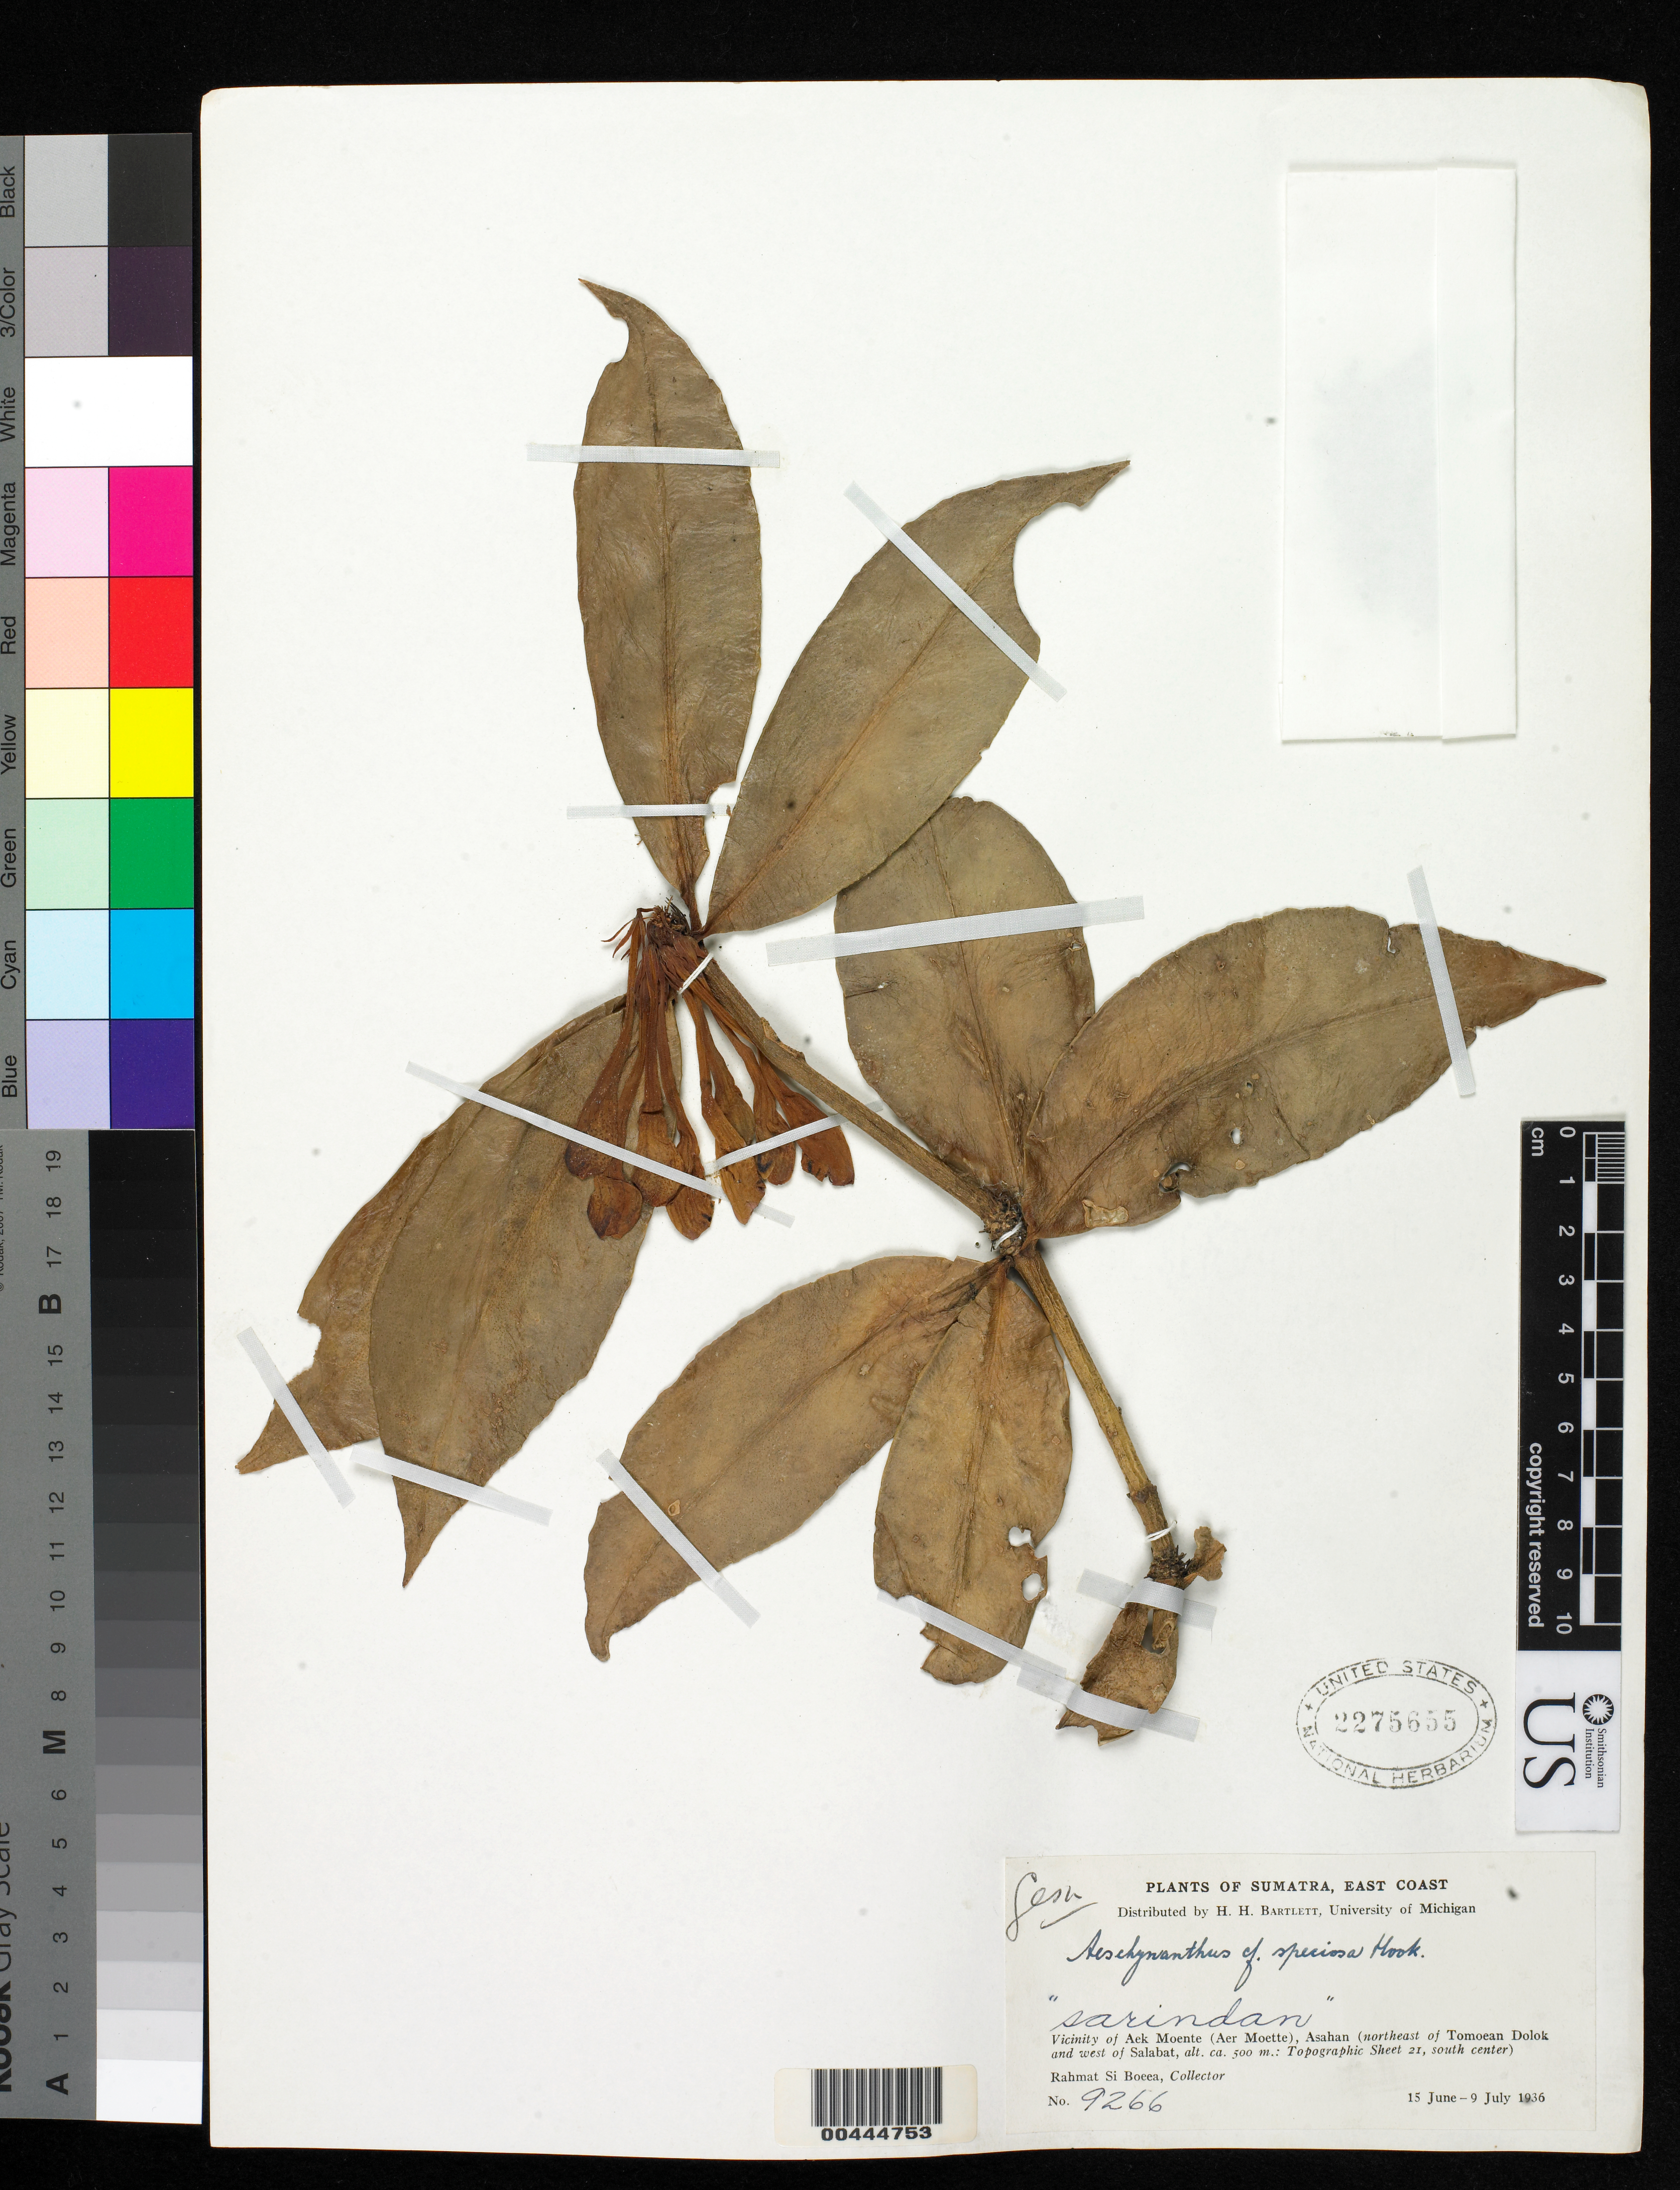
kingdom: Plantae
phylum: Tracheophyta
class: Magnoliopsida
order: Lamiales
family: Gesneriaceae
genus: Aeschynanthus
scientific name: Aeschynanthus speciosus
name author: Hook.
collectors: Rahmat Si Boeea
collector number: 9266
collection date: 1936-06-15/1936-07-09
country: Indonesia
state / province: Sumatra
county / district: Sumatera Utara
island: Sumatra I.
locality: (East Coast) vicinity of Aek Monte (Aer Moette), Asahan (NE of Tomoean Dolok and W of Salabat)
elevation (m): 500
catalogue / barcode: US 2275655